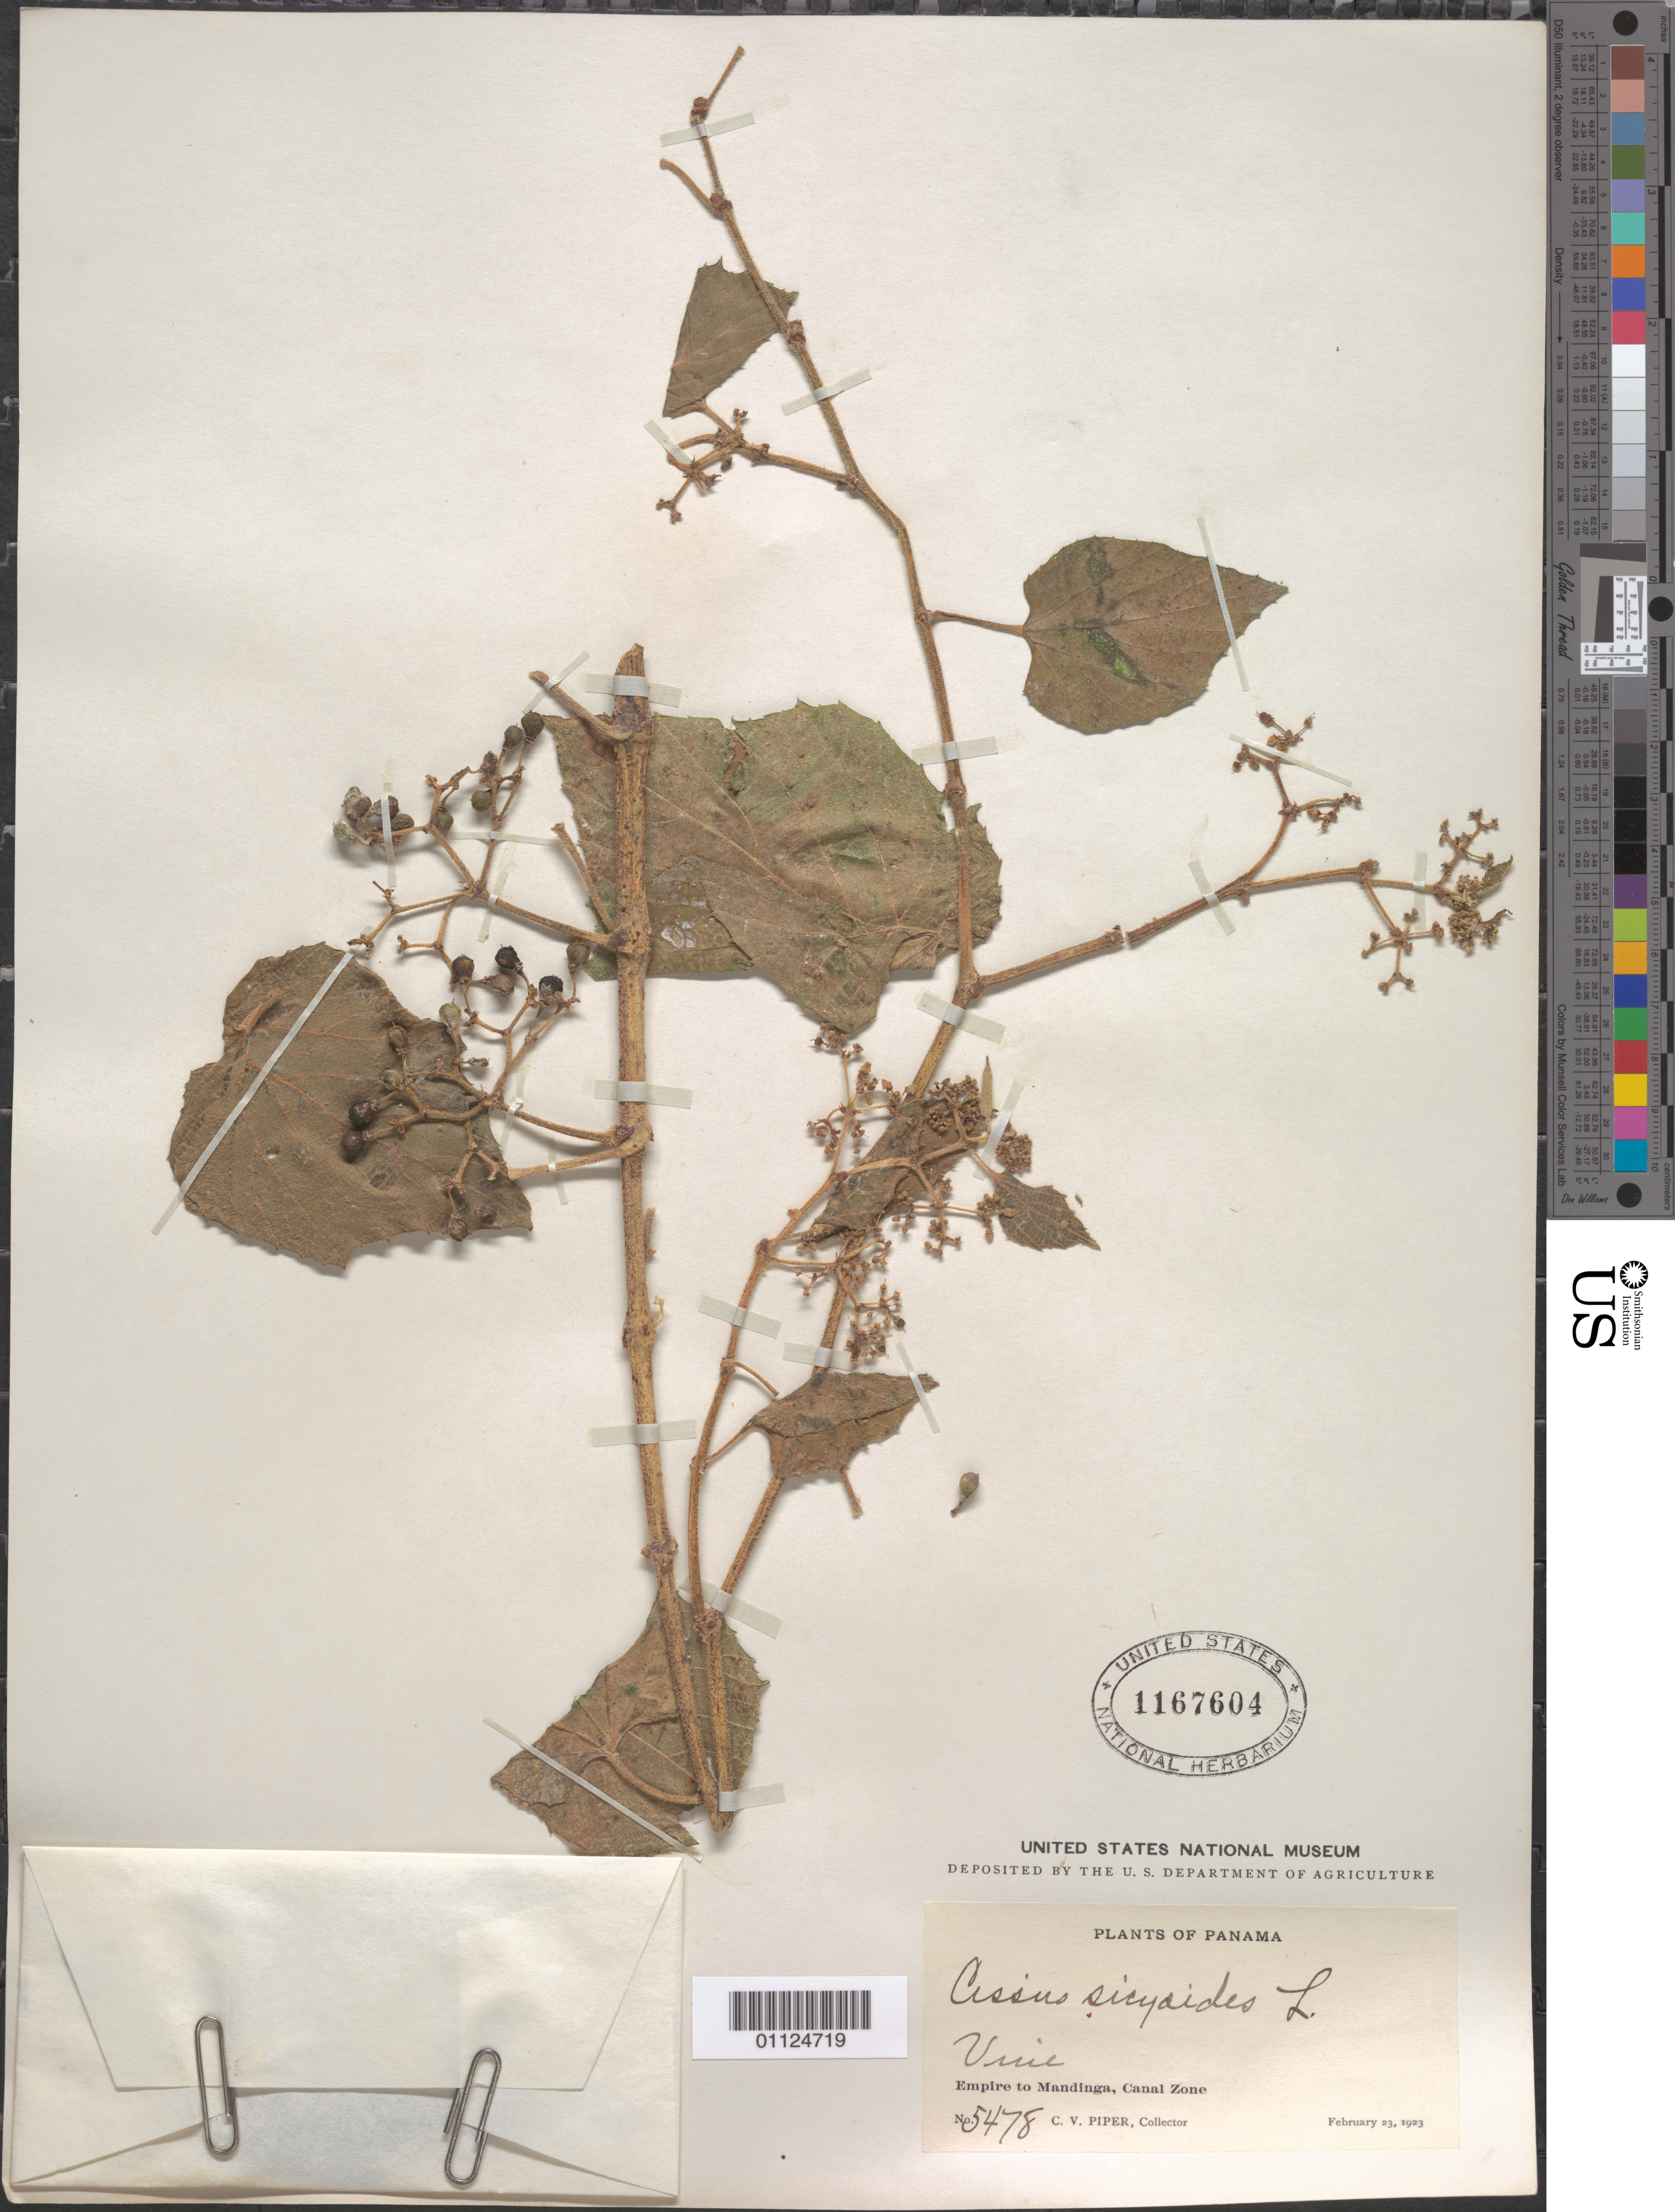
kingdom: Plantae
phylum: Tracheophyta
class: Magnoliopsida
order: Vitales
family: Vitaceae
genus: Cissus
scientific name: Cissus verticillata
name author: (L.) Nicolson & C.E. Jarvis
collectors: C. V. Piper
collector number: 5478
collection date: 1923-02-23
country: Panama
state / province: Panamá Oeste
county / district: Canal Zone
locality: Empire to Mandinga.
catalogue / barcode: US 1167604